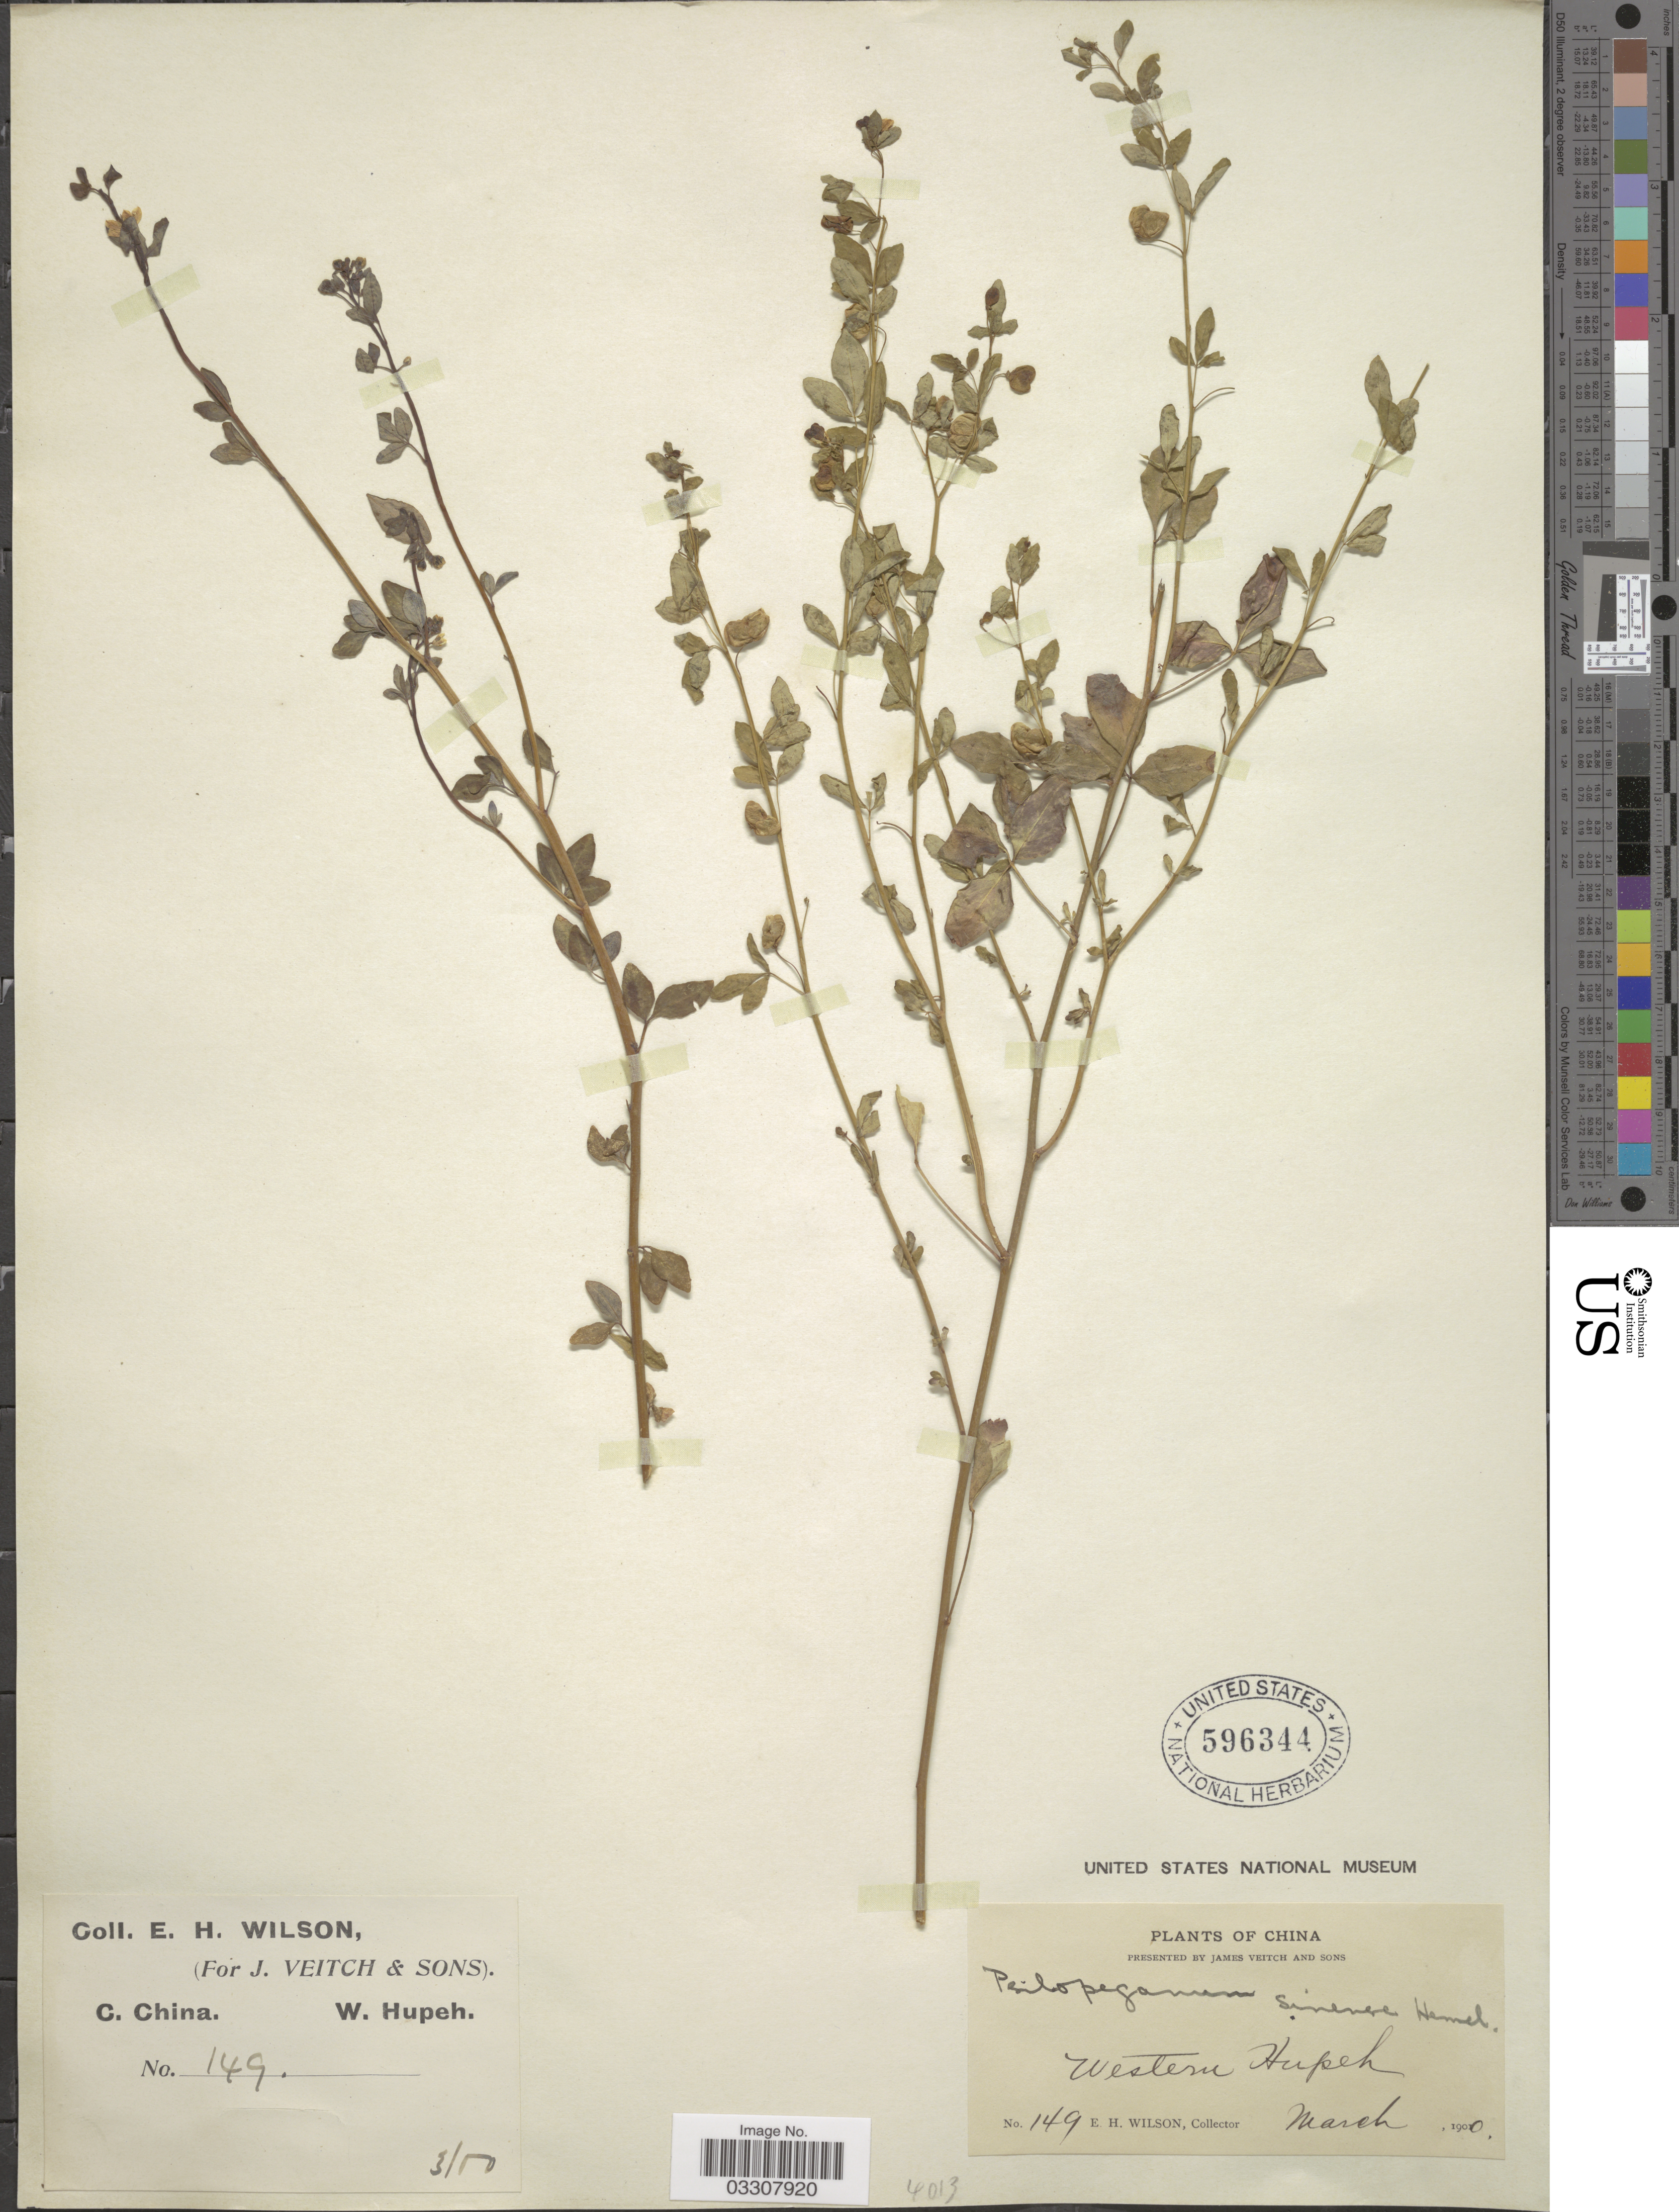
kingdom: Plantae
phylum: Tracheophyta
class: Magnoliopsida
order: Sapindales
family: Rutaceae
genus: Psilopeganum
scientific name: Psilopeganum sinense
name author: Hemsl.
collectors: E. Wilson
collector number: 149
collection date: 1900-03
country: China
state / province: Hubei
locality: C. China. Western Hupeh.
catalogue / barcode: US 596344